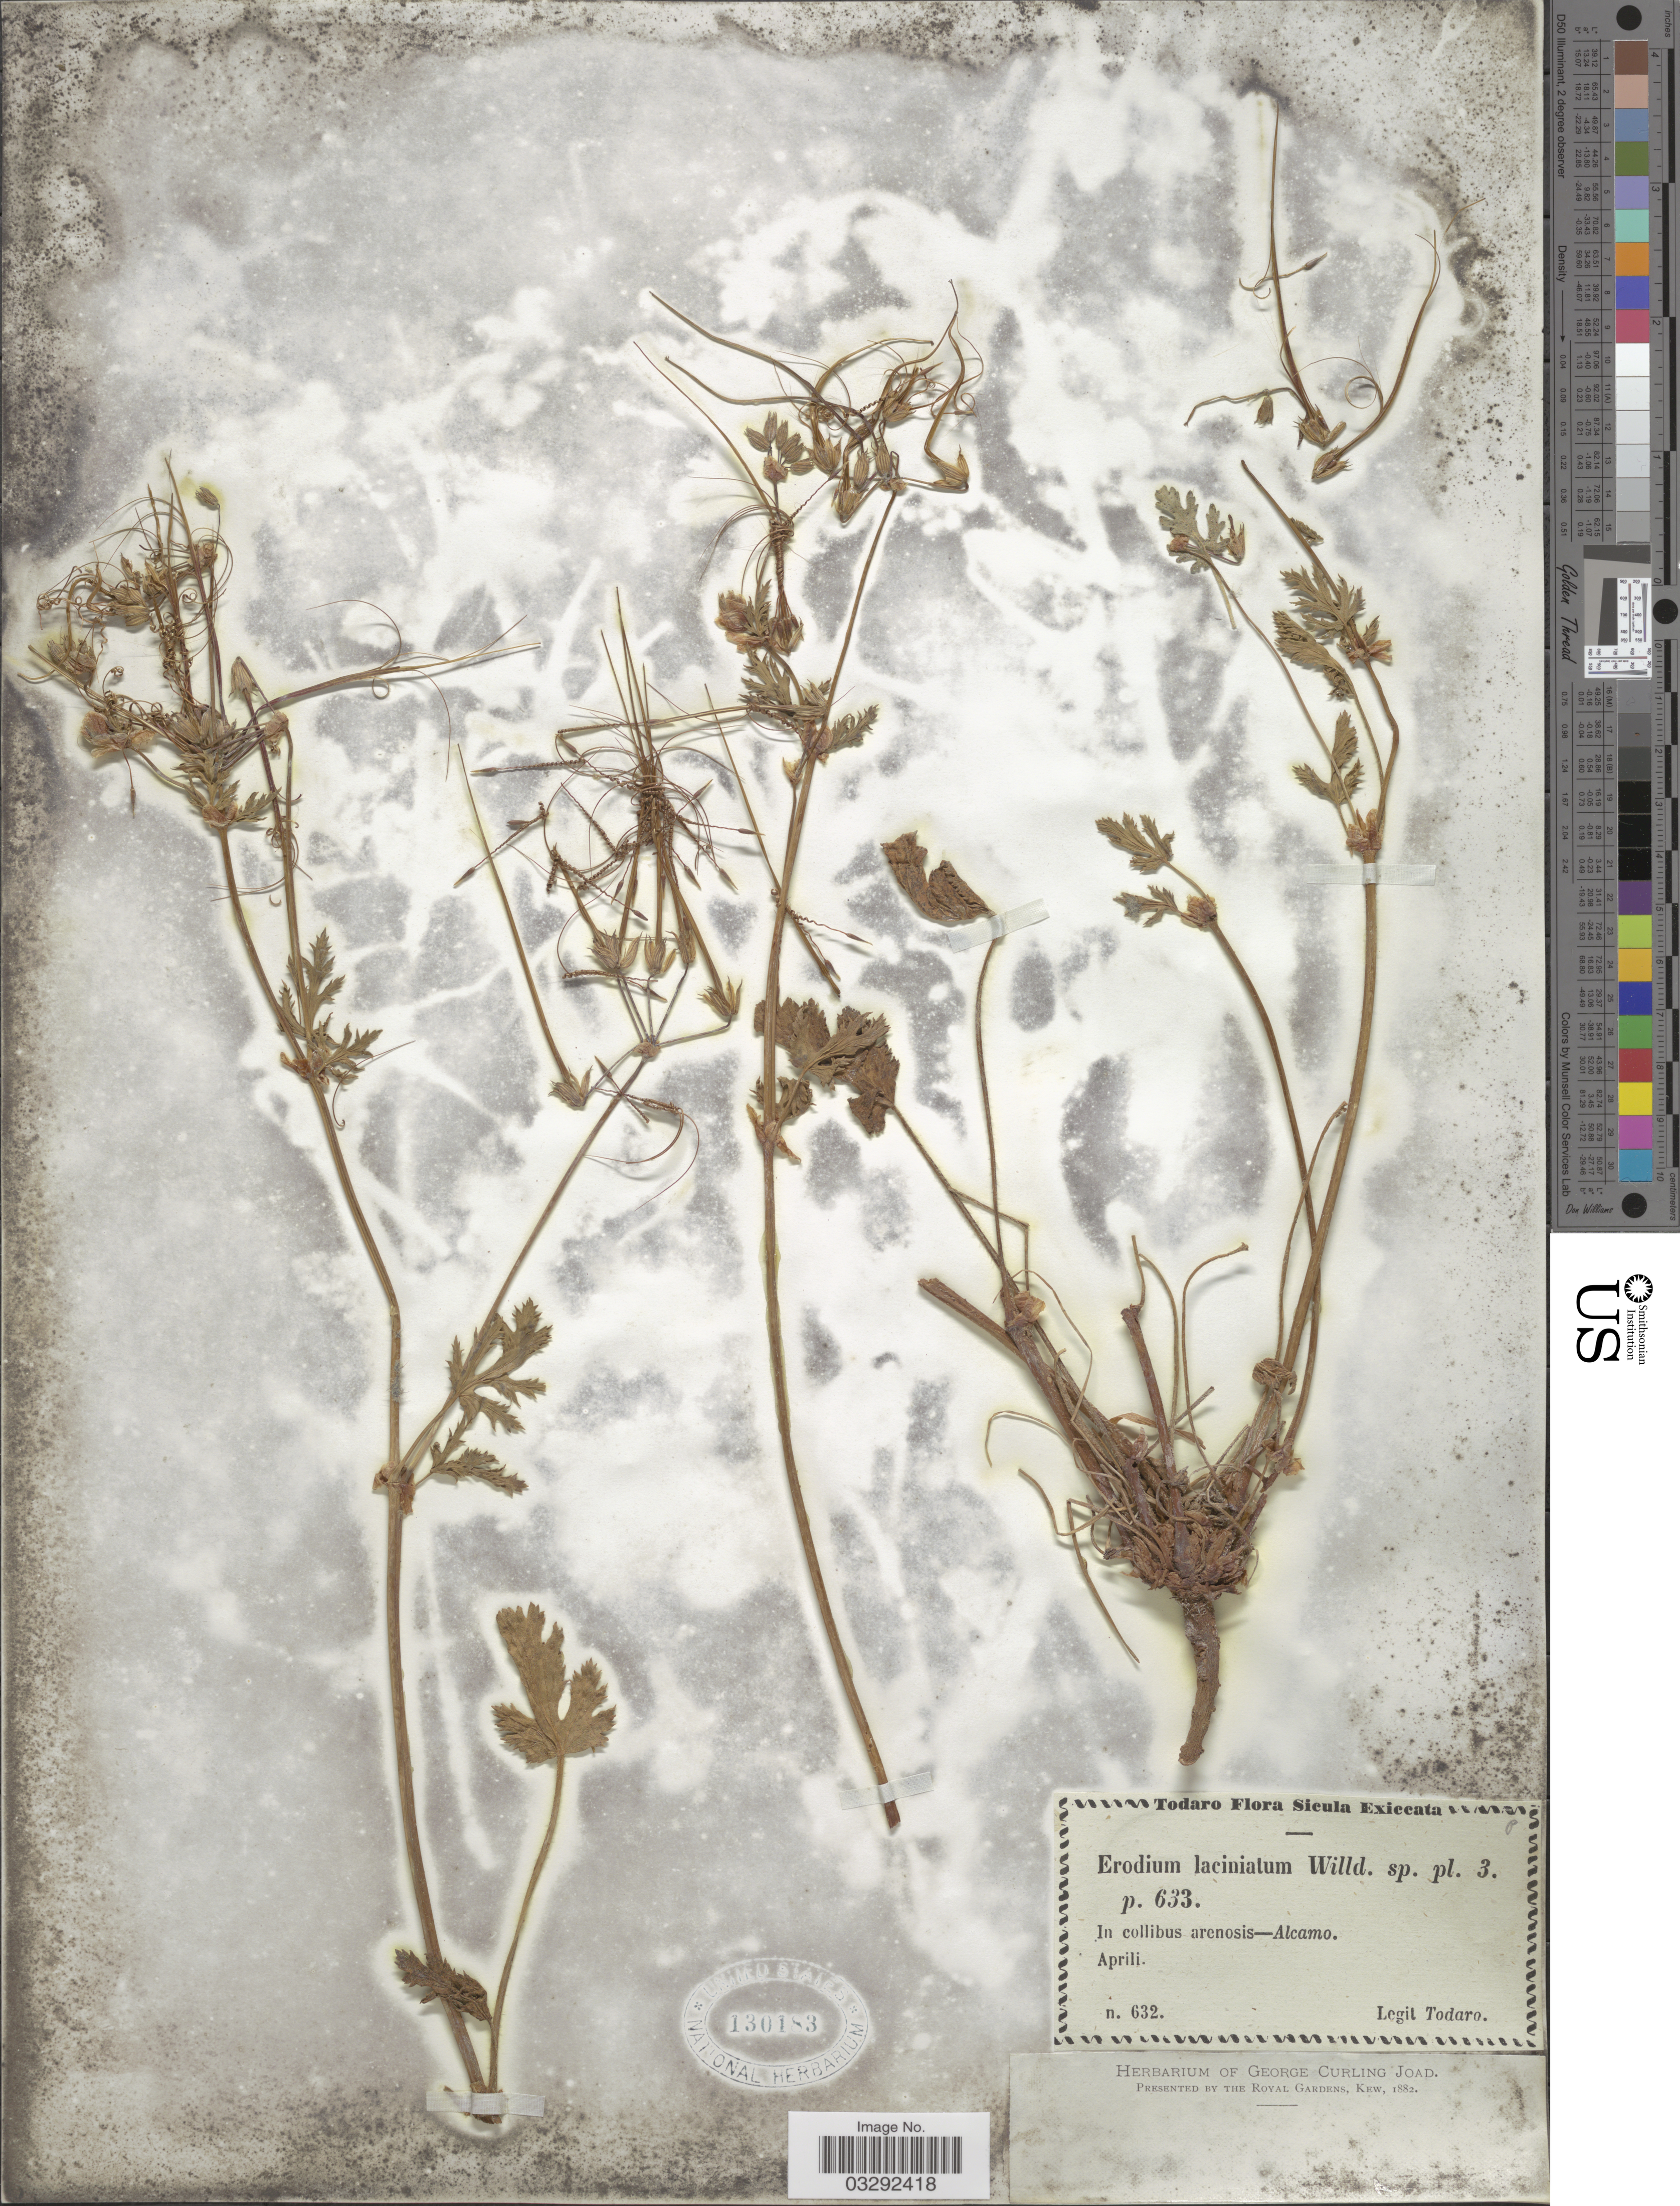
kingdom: Plantae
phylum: Tracheophyta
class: Magnoliopsida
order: Geraniales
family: Geraniaceae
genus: Erodium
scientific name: Erodium laciniatum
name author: (Cav.) Willd.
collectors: Todaro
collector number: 632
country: Italy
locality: Sicula. In collibus arenosis - Alcamo.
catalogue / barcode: US 130183